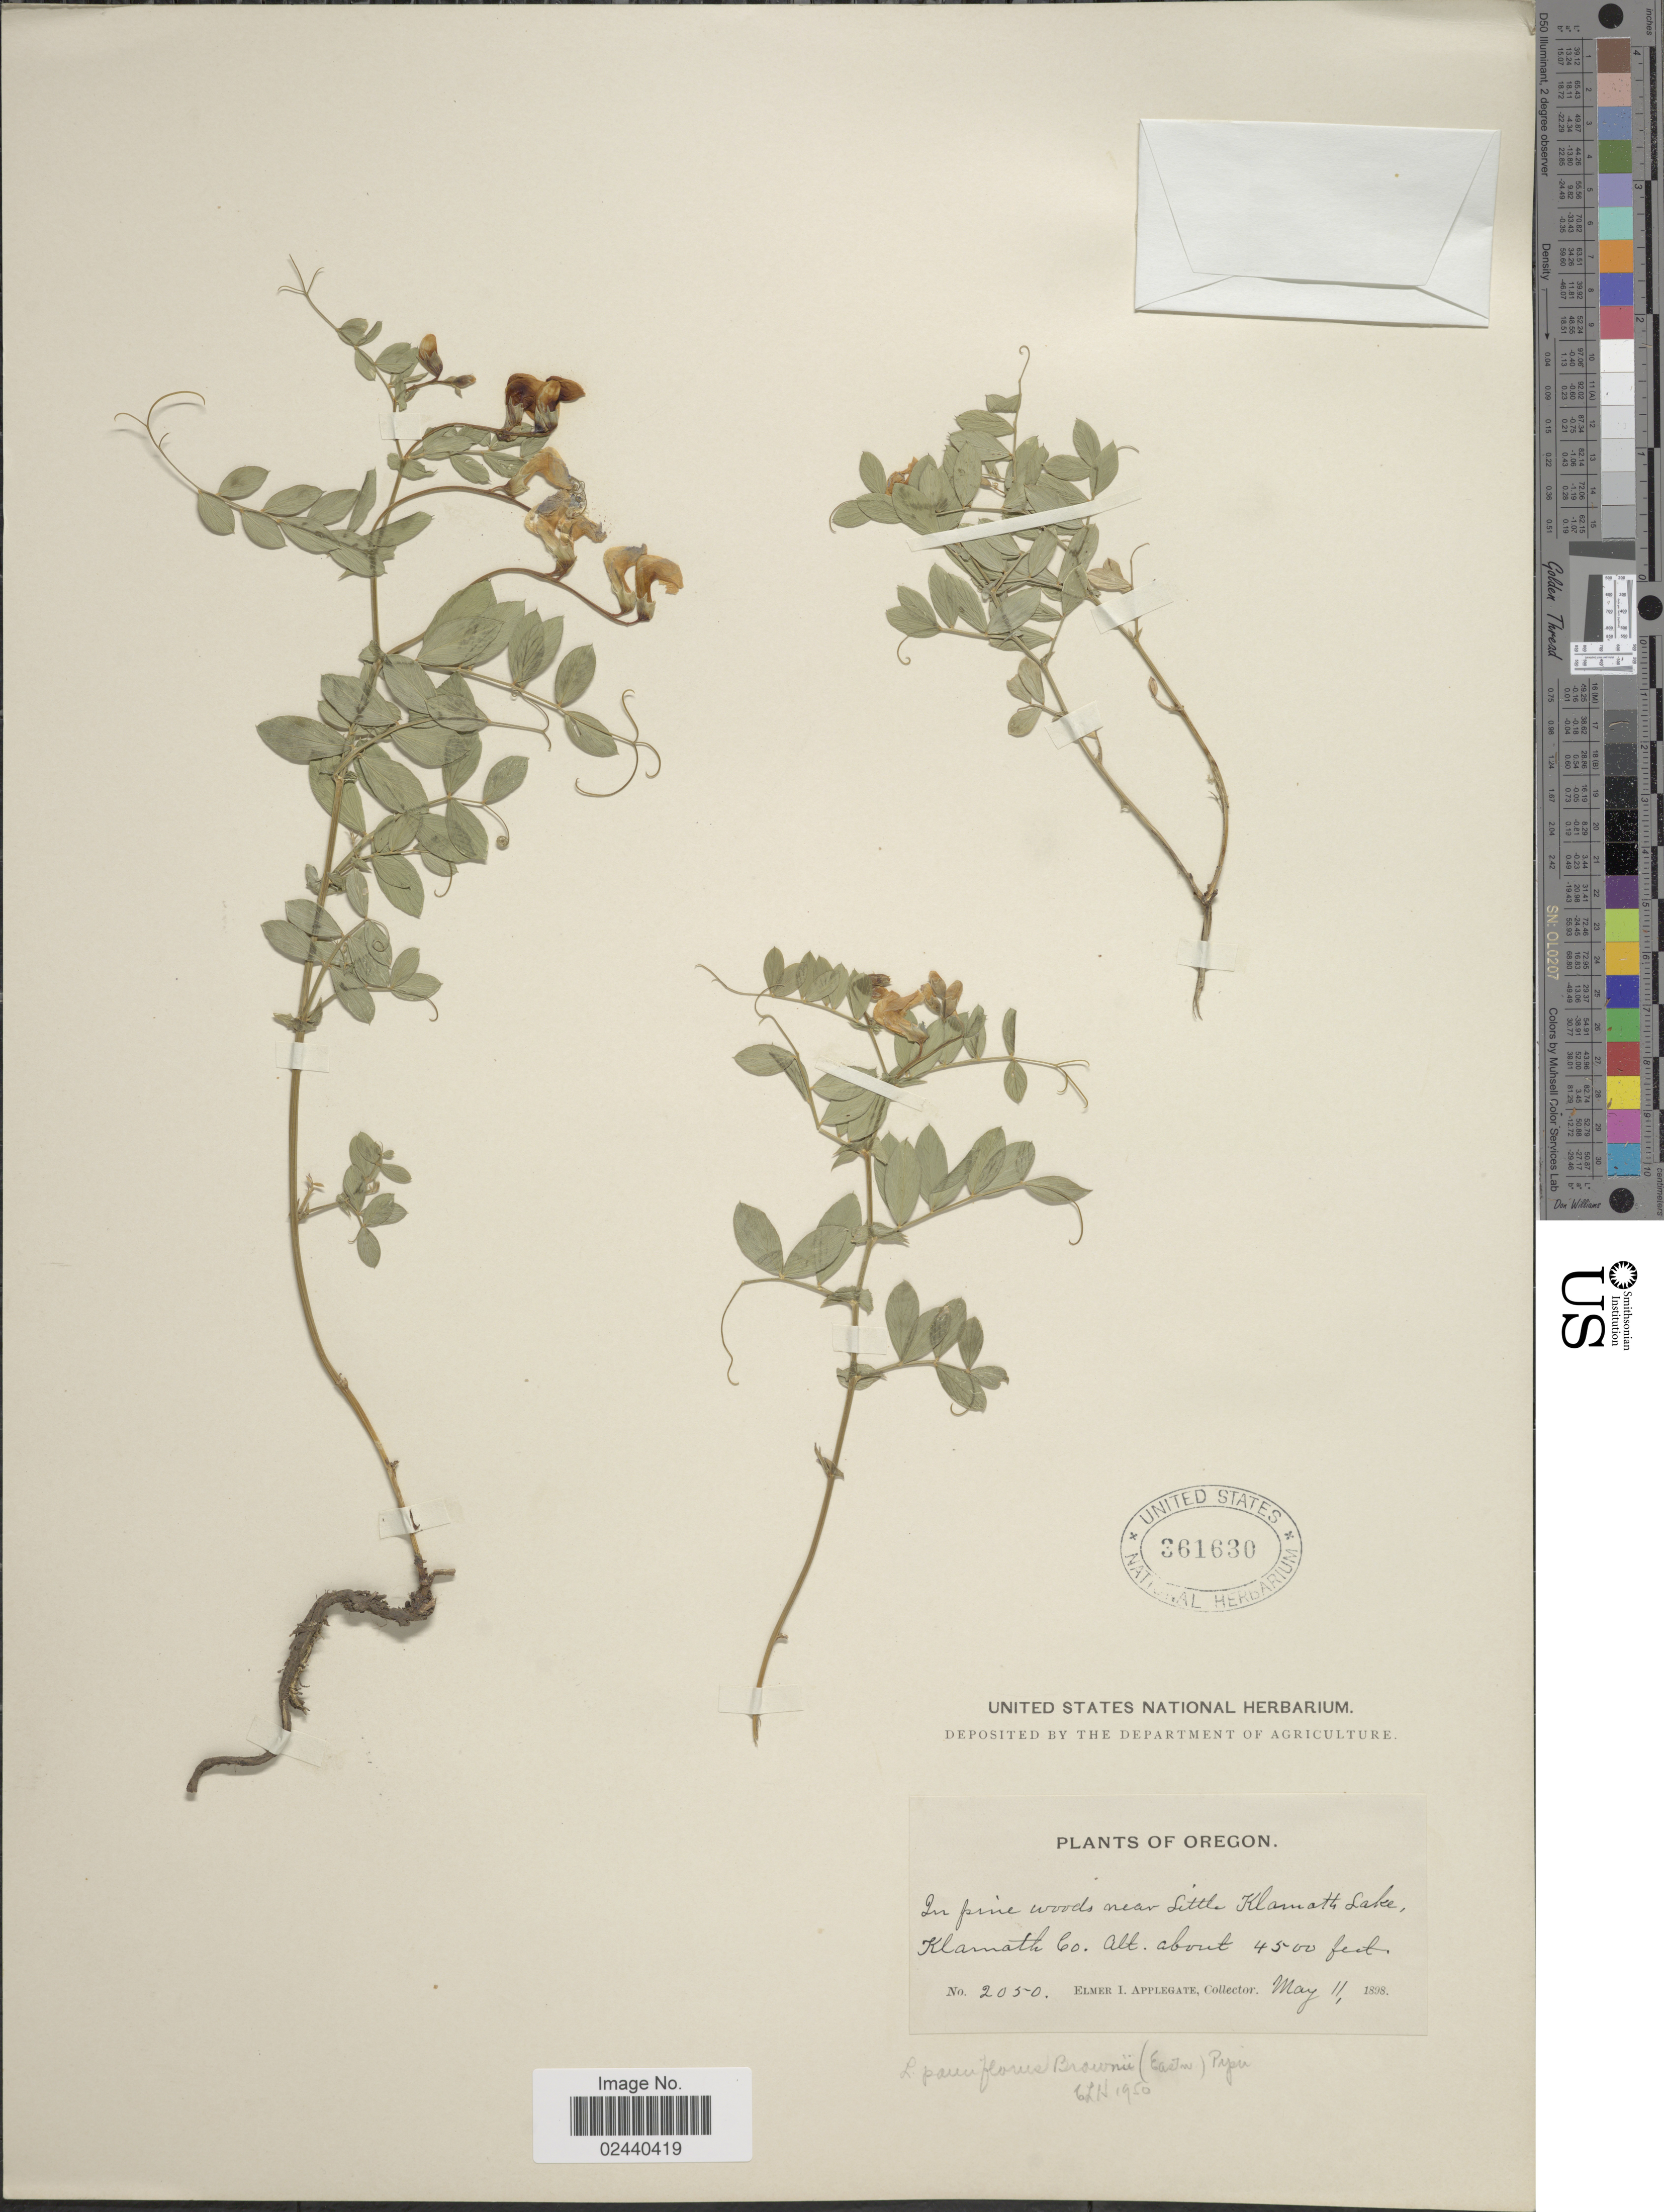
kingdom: Plantae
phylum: Tracheophyta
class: Magnoliopsida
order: Fabales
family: Fabaceae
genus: Lathyrus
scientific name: Lathyrus brownii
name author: Eastw.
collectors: E. I. Applegate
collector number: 2050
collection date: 1898-05-11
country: United States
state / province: Oregon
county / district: Klamath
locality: In pine woods near Little Klamath Lake, Klamath Co.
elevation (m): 1372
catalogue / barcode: US 361630